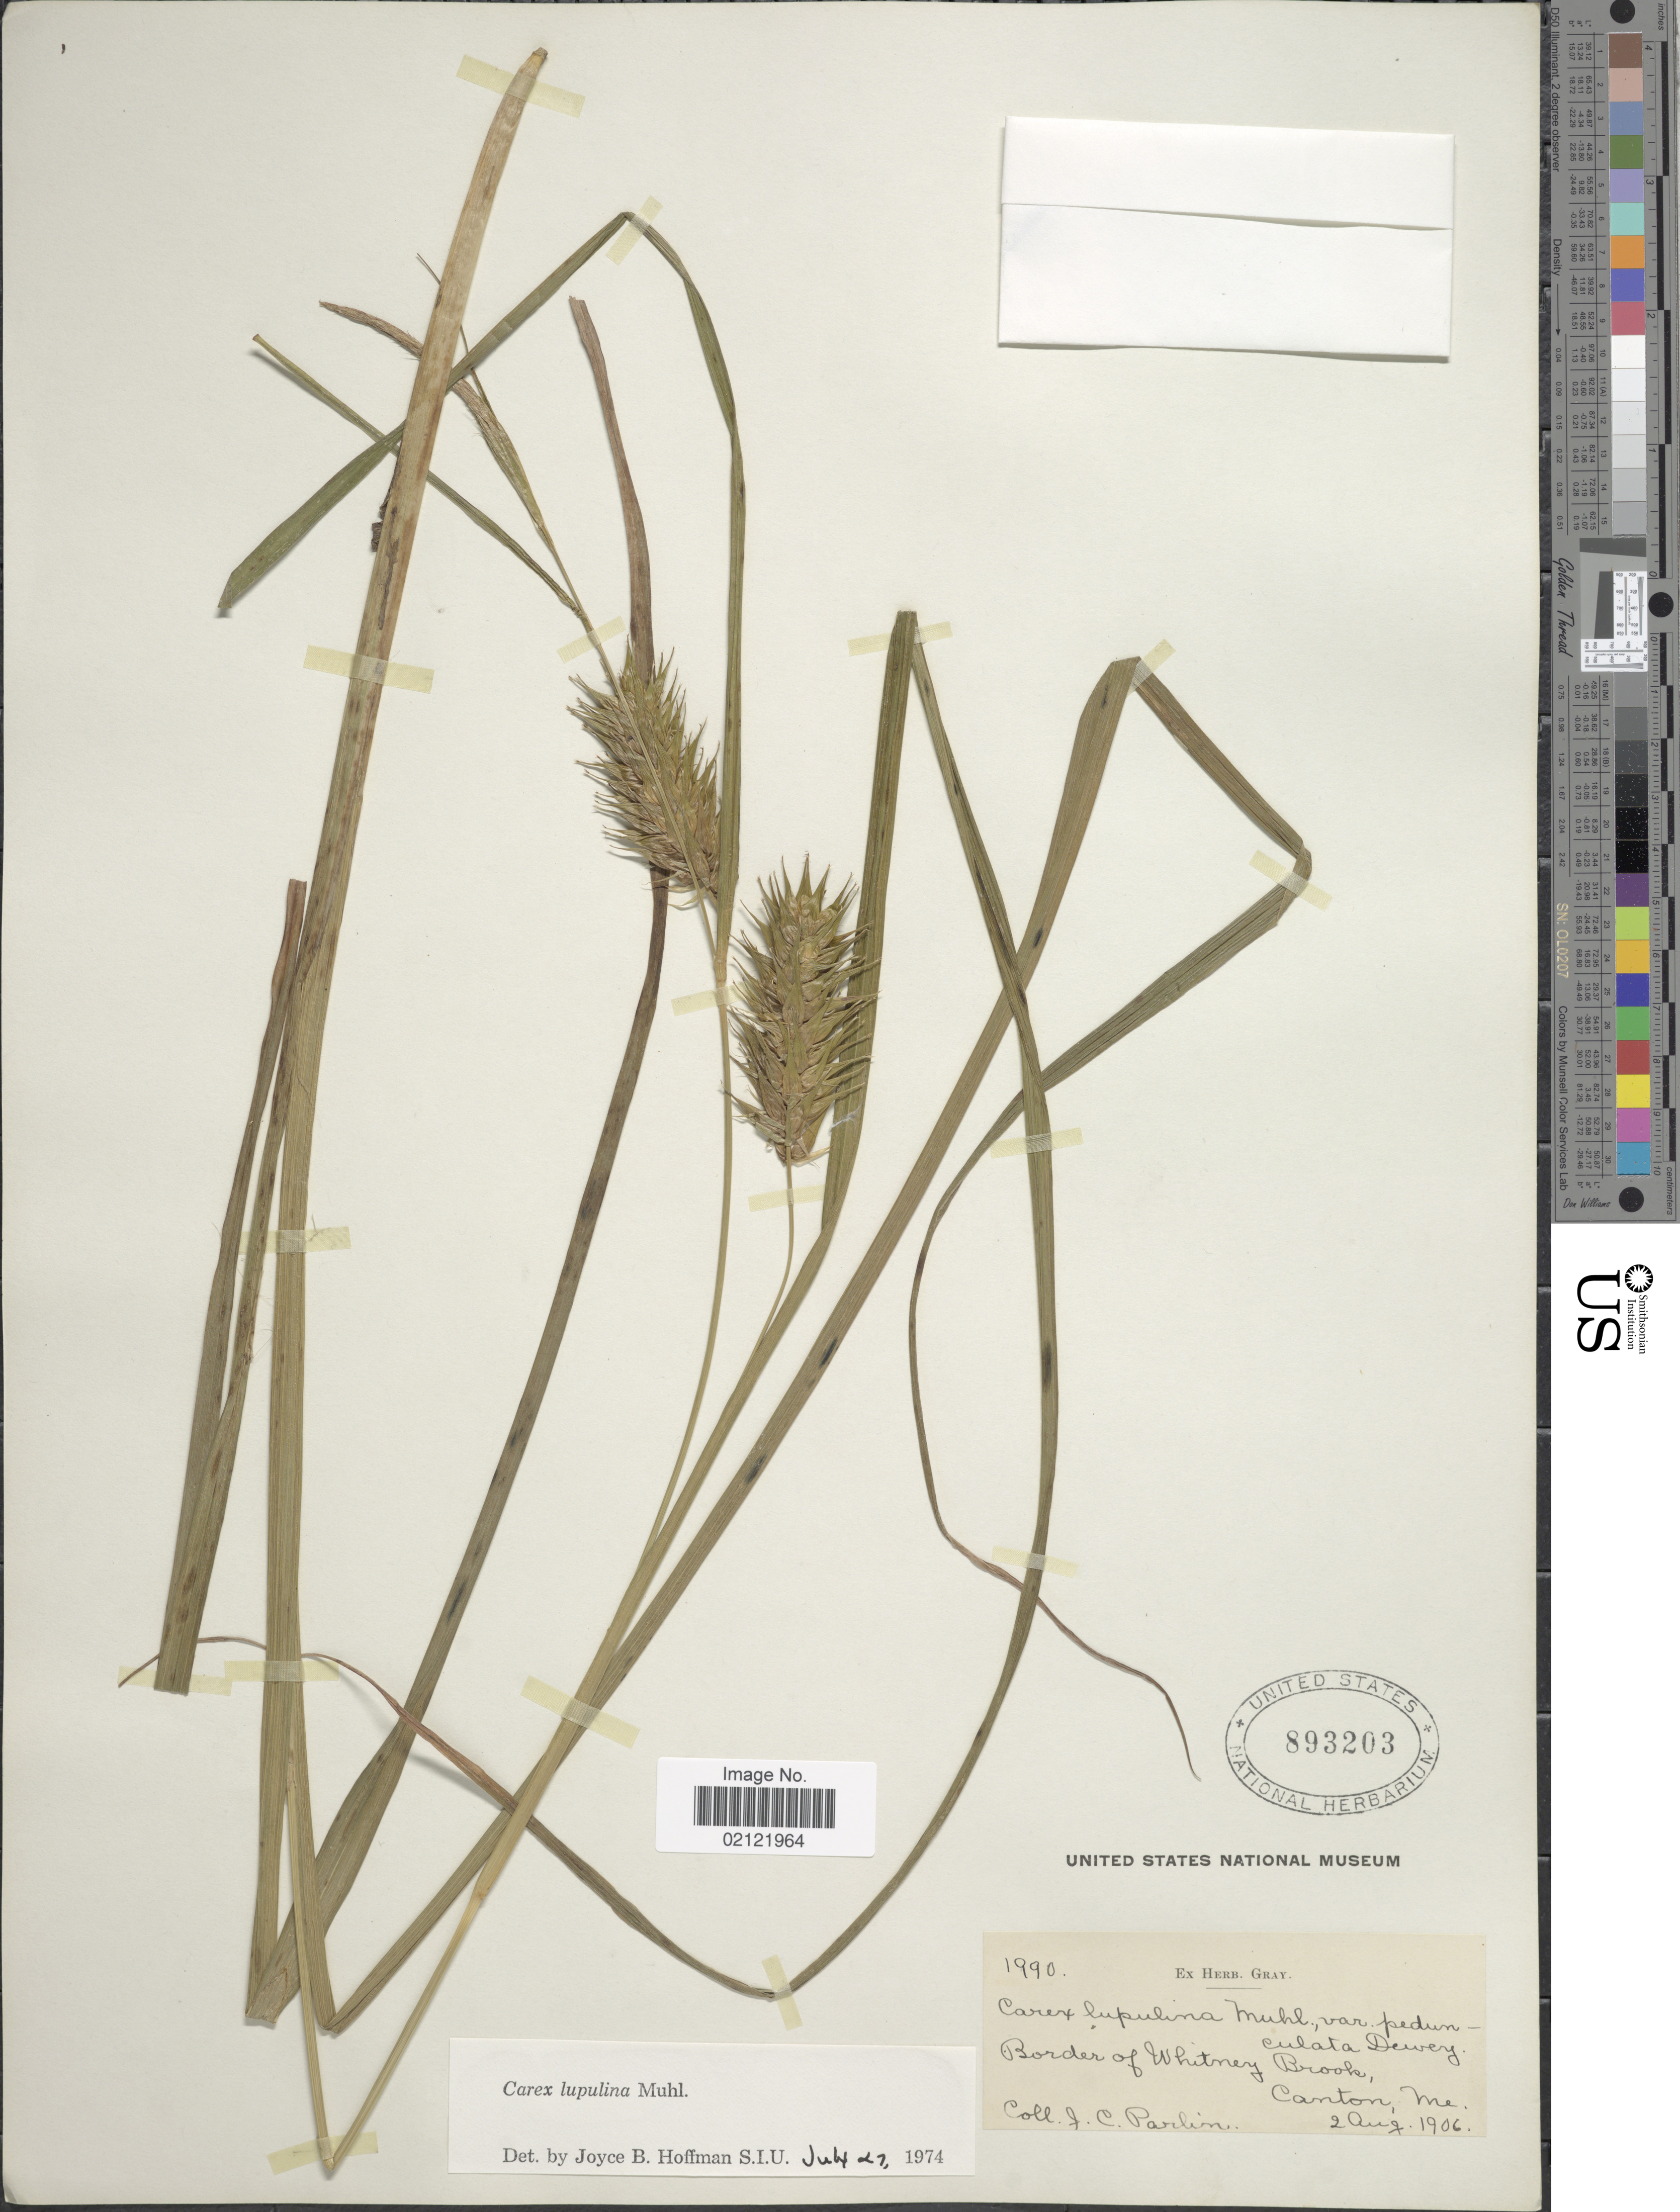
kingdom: Plantae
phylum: Tracheophyta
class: Liliopsida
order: Poales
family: Cyperaceae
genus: Carex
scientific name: Carex lupulina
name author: Muhl. ex Willd.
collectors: J. Parlin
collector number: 1990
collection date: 1906-08-02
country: United States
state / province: Maine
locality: Border of Whitney Brook, Canton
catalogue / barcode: US 893203